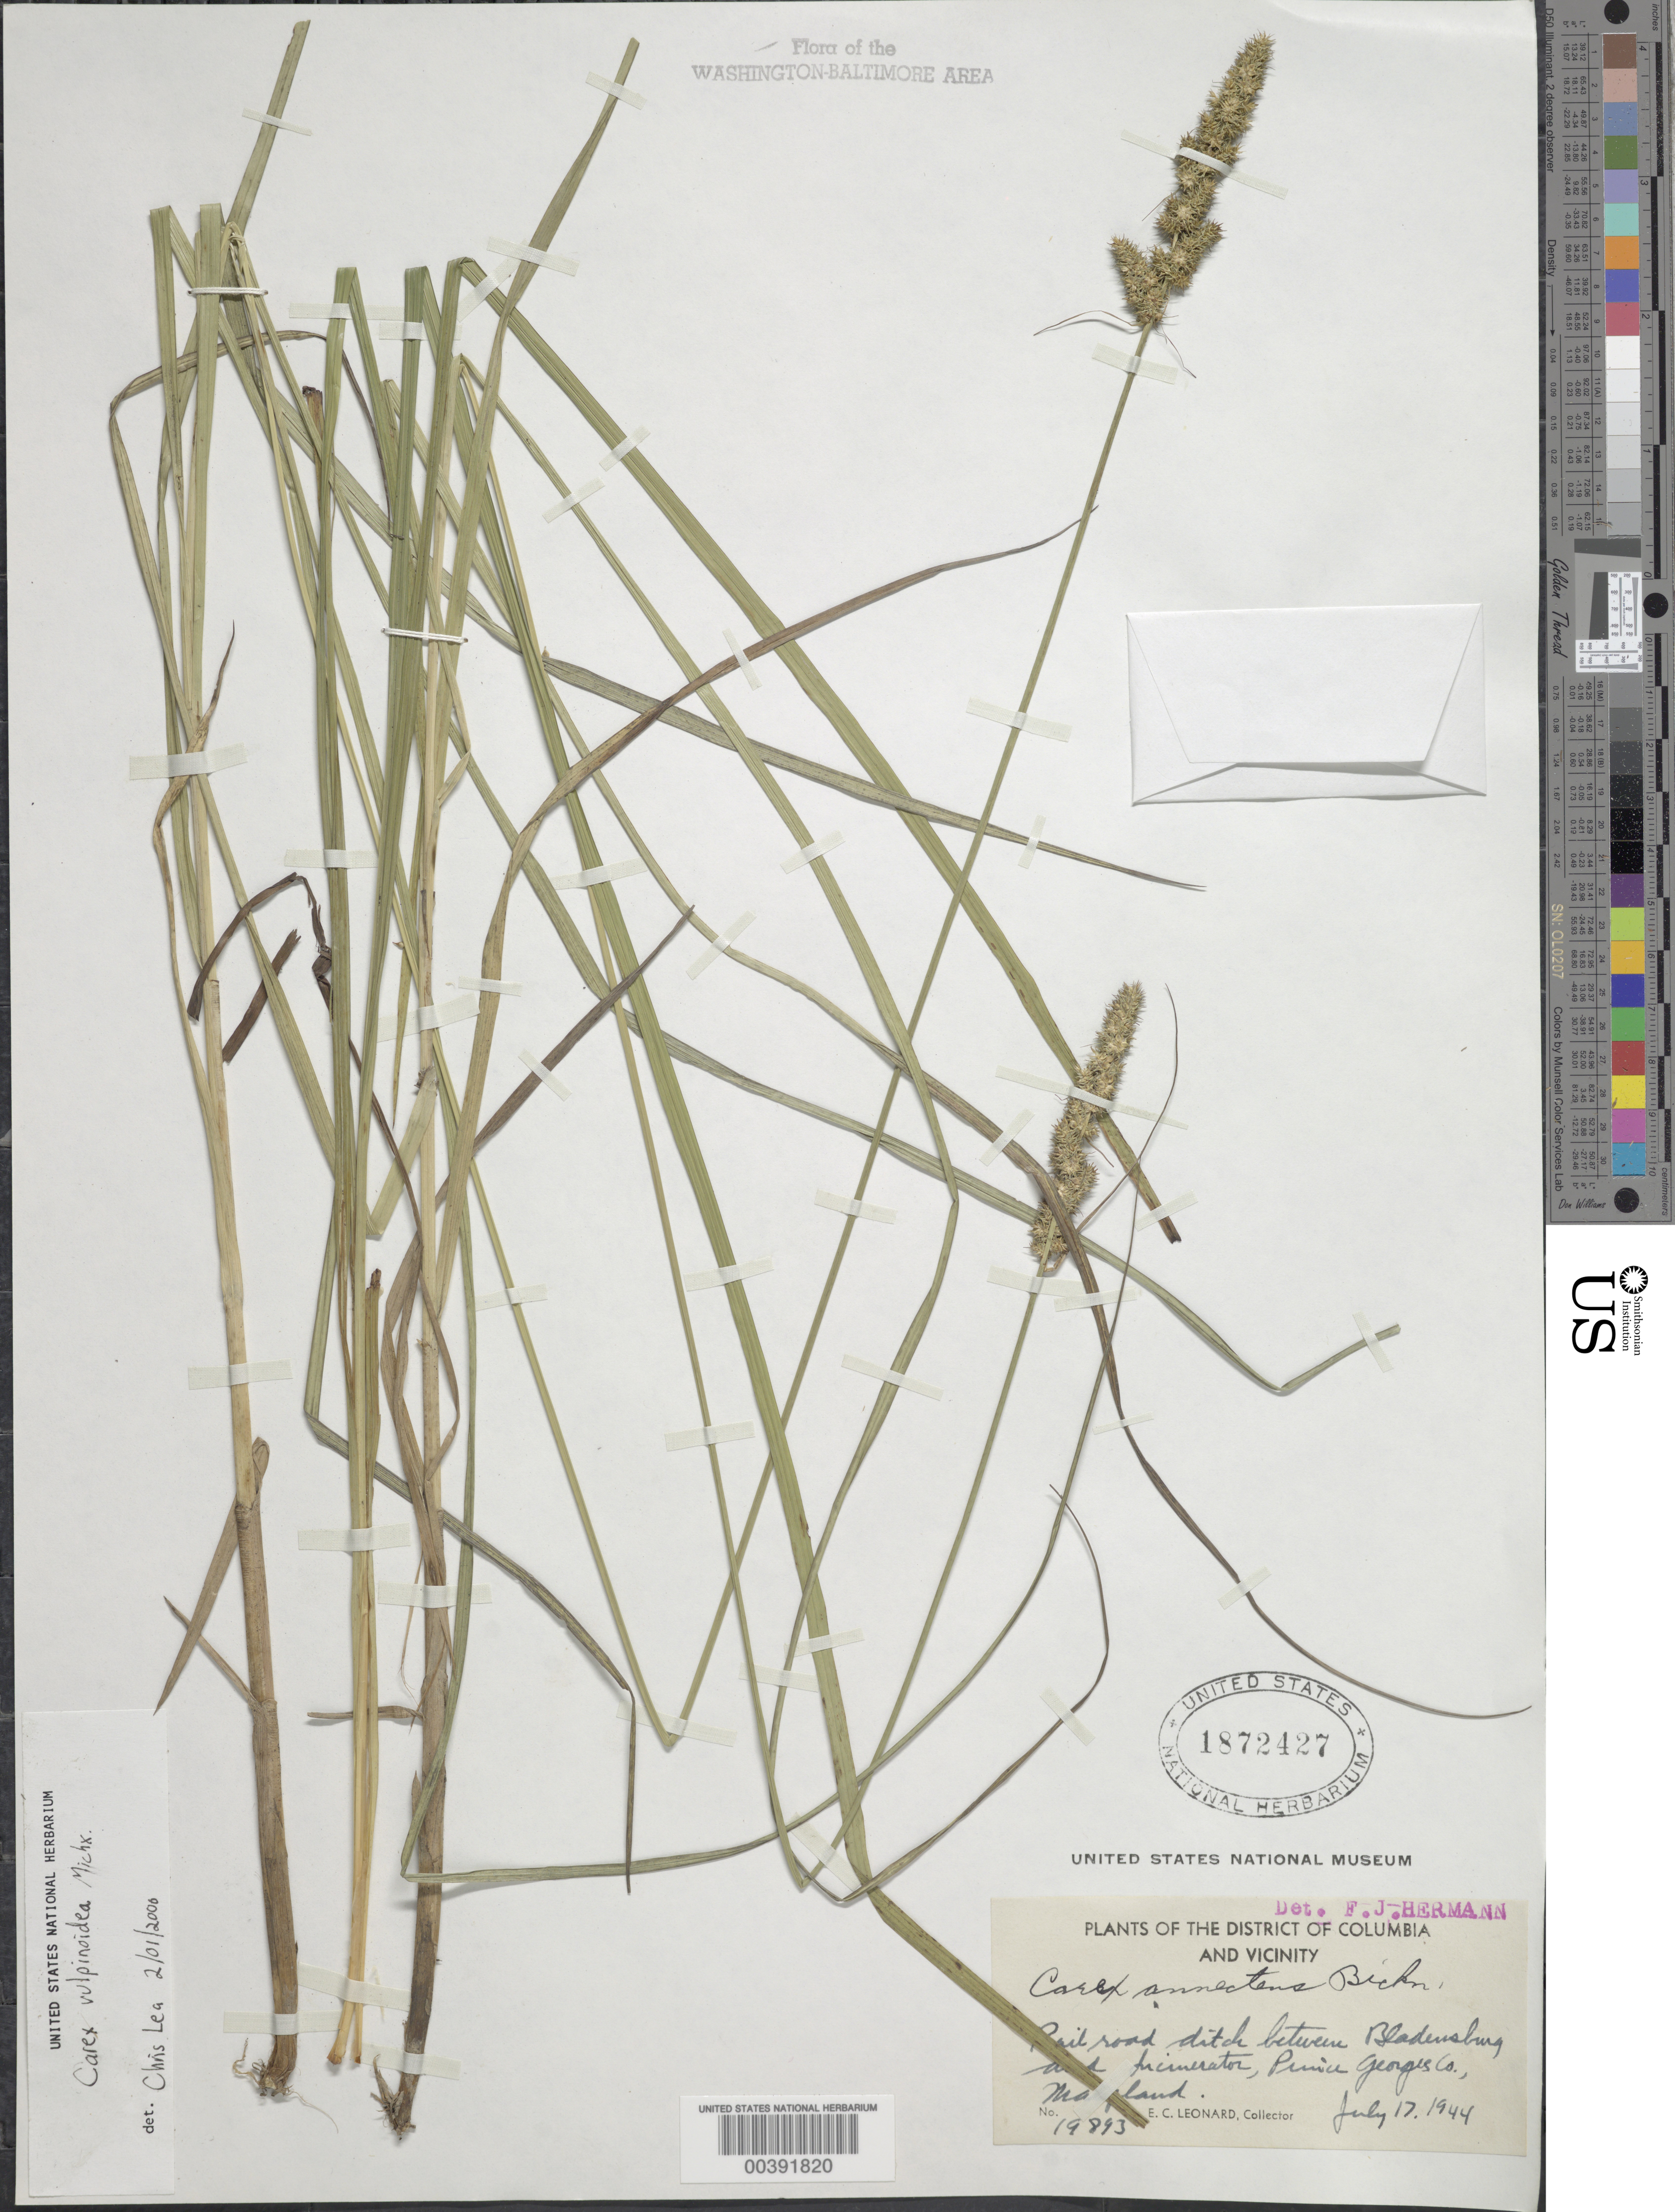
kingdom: Plantae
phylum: Tracheophyta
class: Liliopsida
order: Poales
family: Cyperaceae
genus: Carex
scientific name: Carex vulpinoidea Michx.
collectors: E. C. Leonard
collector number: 19893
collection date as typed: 17 Jul 1944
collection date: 1944-07-17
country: United States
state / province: Maryland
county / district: Prince George's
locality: between Bladensburg and Incinerator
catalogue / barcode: US 1872427